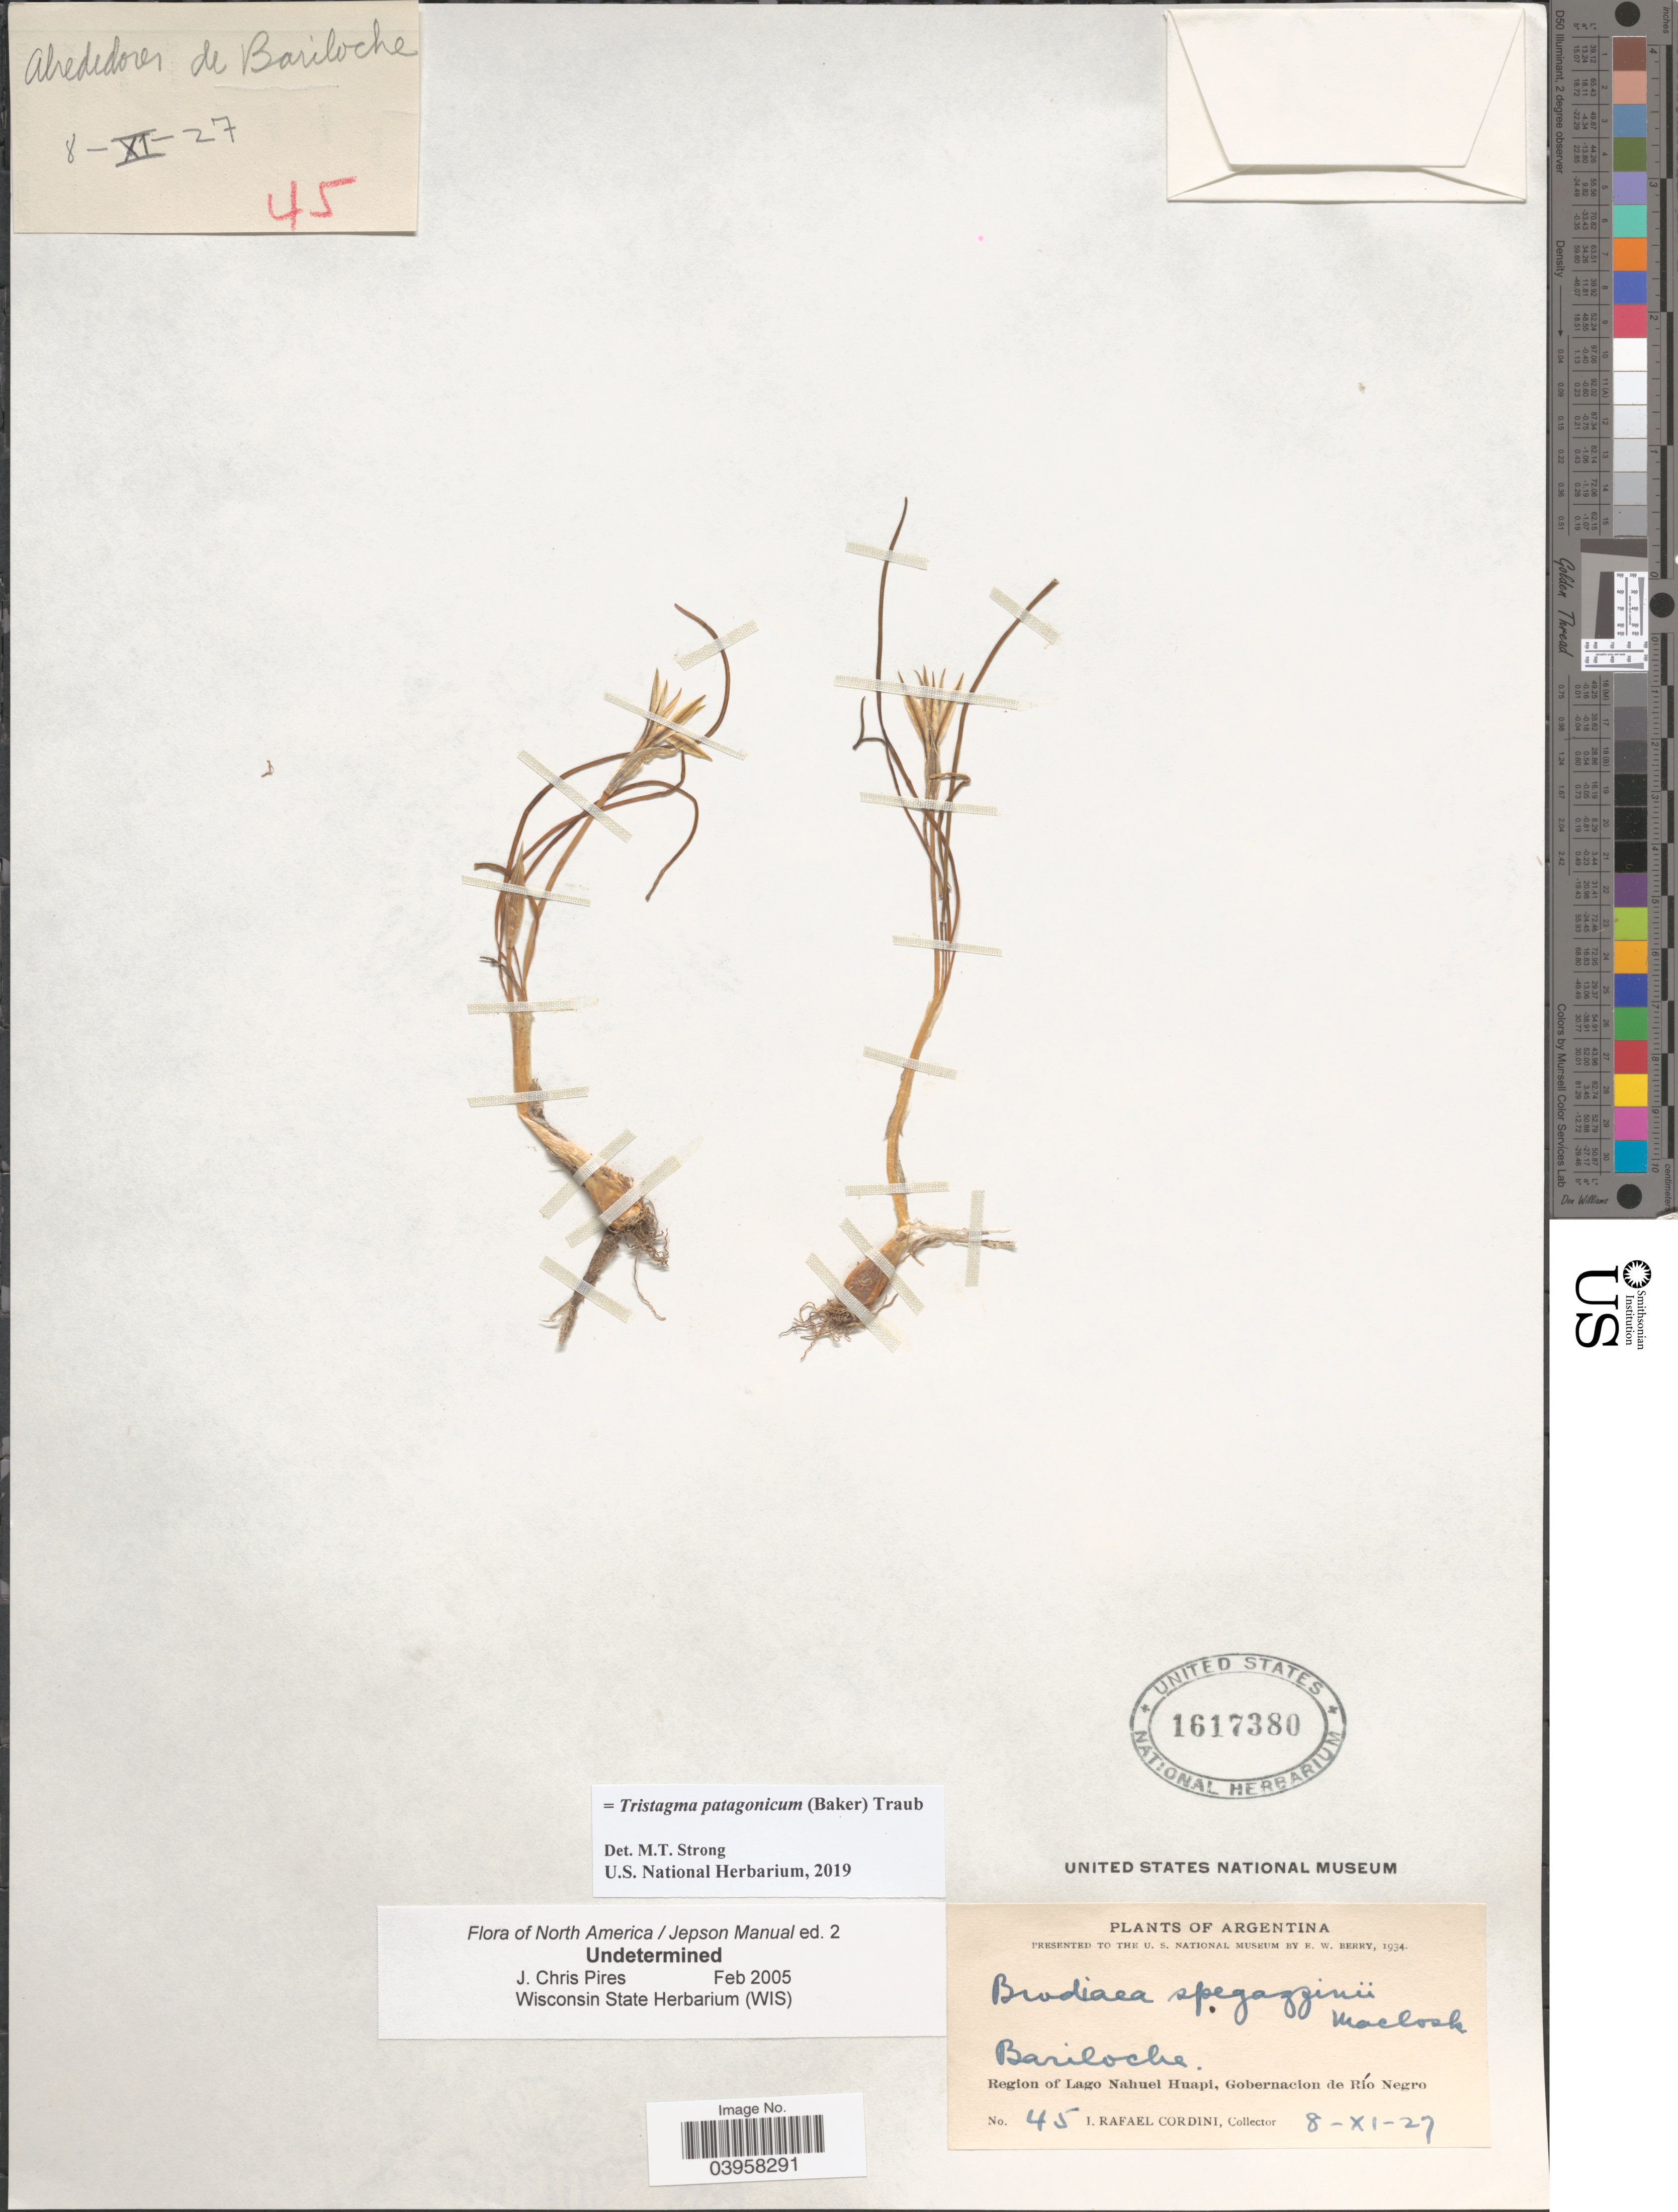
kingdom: Plantae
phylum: Tracheophyta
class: Liliopsida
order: Asparagales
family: Amaryllidaceae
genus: Tristagma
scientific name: Tristagma patagonicum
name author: (Baker) Traub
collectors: I. Cordini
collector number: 45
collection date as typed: Transcribed d/m/y: 8/11/27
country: Argentina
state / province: Rio Negro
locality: Bariloche. Region of Lago Nahuel Huapi, Gobernacion de Río Negro. Alrededores de Bariloche.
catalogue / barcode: US 1617380